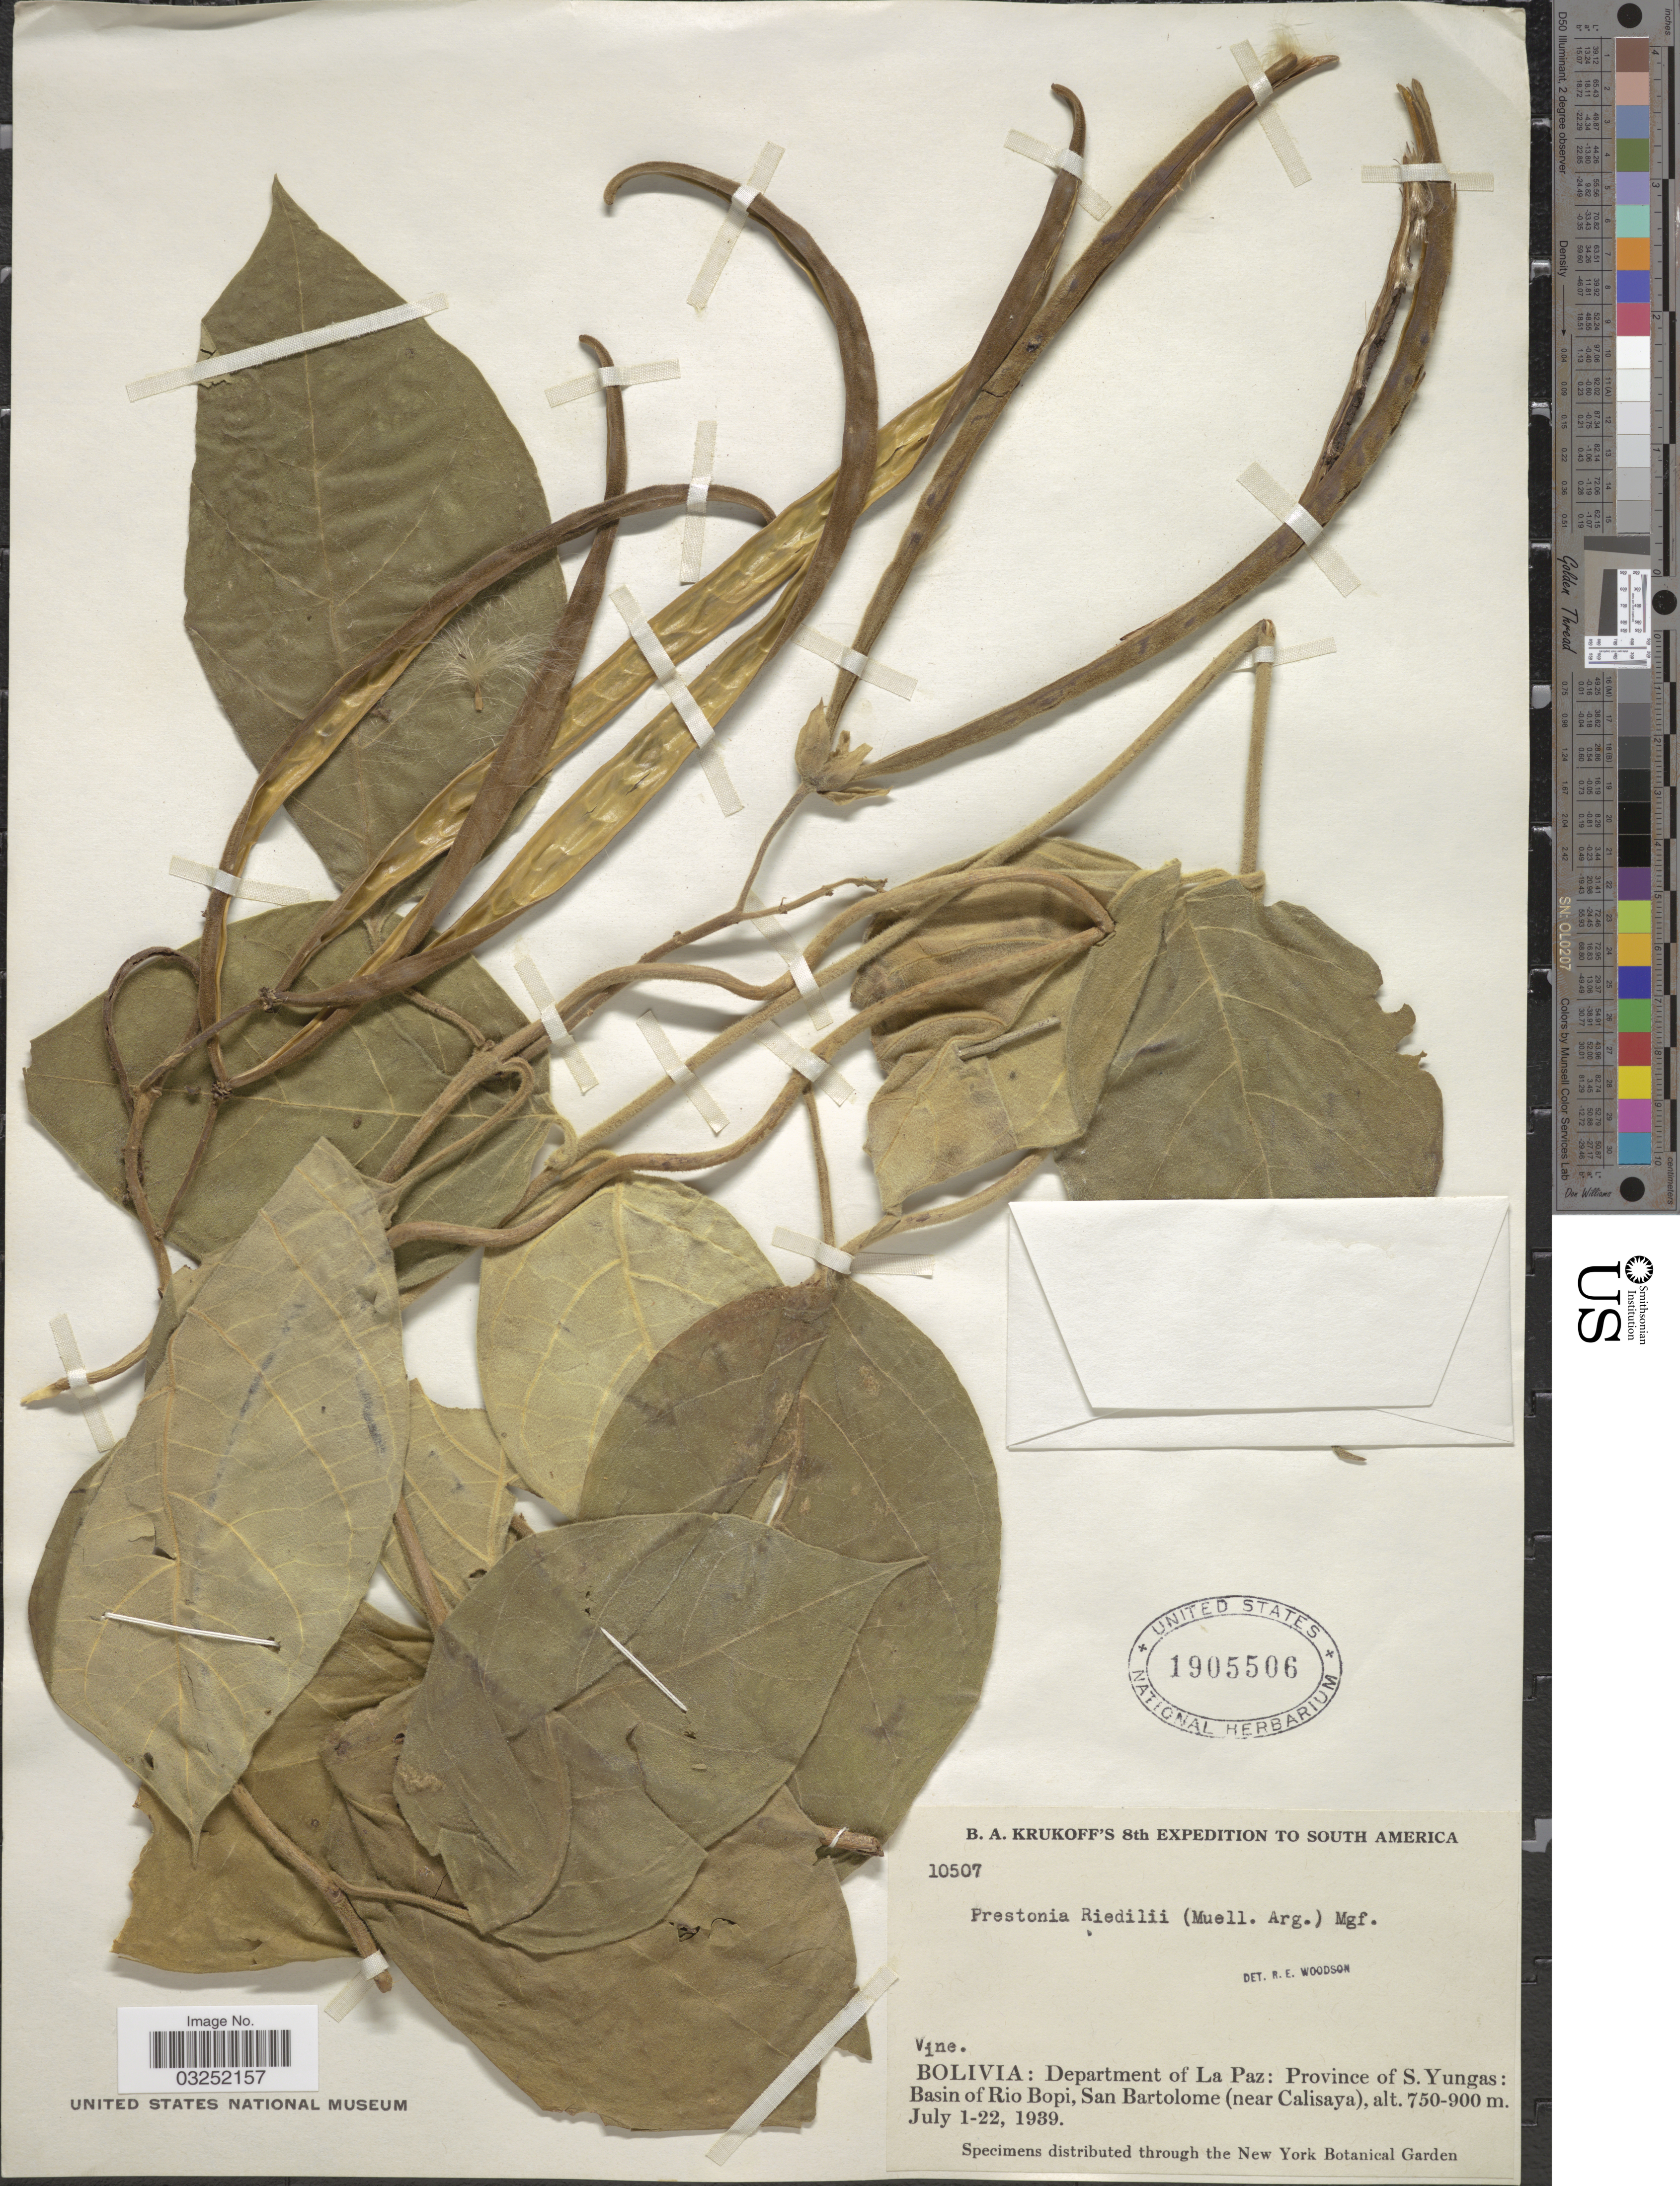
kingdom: Plantae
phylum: Tracheophyta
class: Magnoliopsida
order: Gentianales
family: Apocynaceae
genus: Prestonia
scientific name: Prestonia riedelii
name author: (Müll. Arg.) Markgr.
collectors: B. A. Krukoff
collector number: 10507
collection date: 1939-07-01/1939-07-22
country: Bolivia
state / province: La Paz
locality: Department of La Paz: Province of S. Yungas: Basin of Rio Bopi, San Bartolome (near Calisaya).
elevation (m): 750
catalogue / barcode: US 1905506